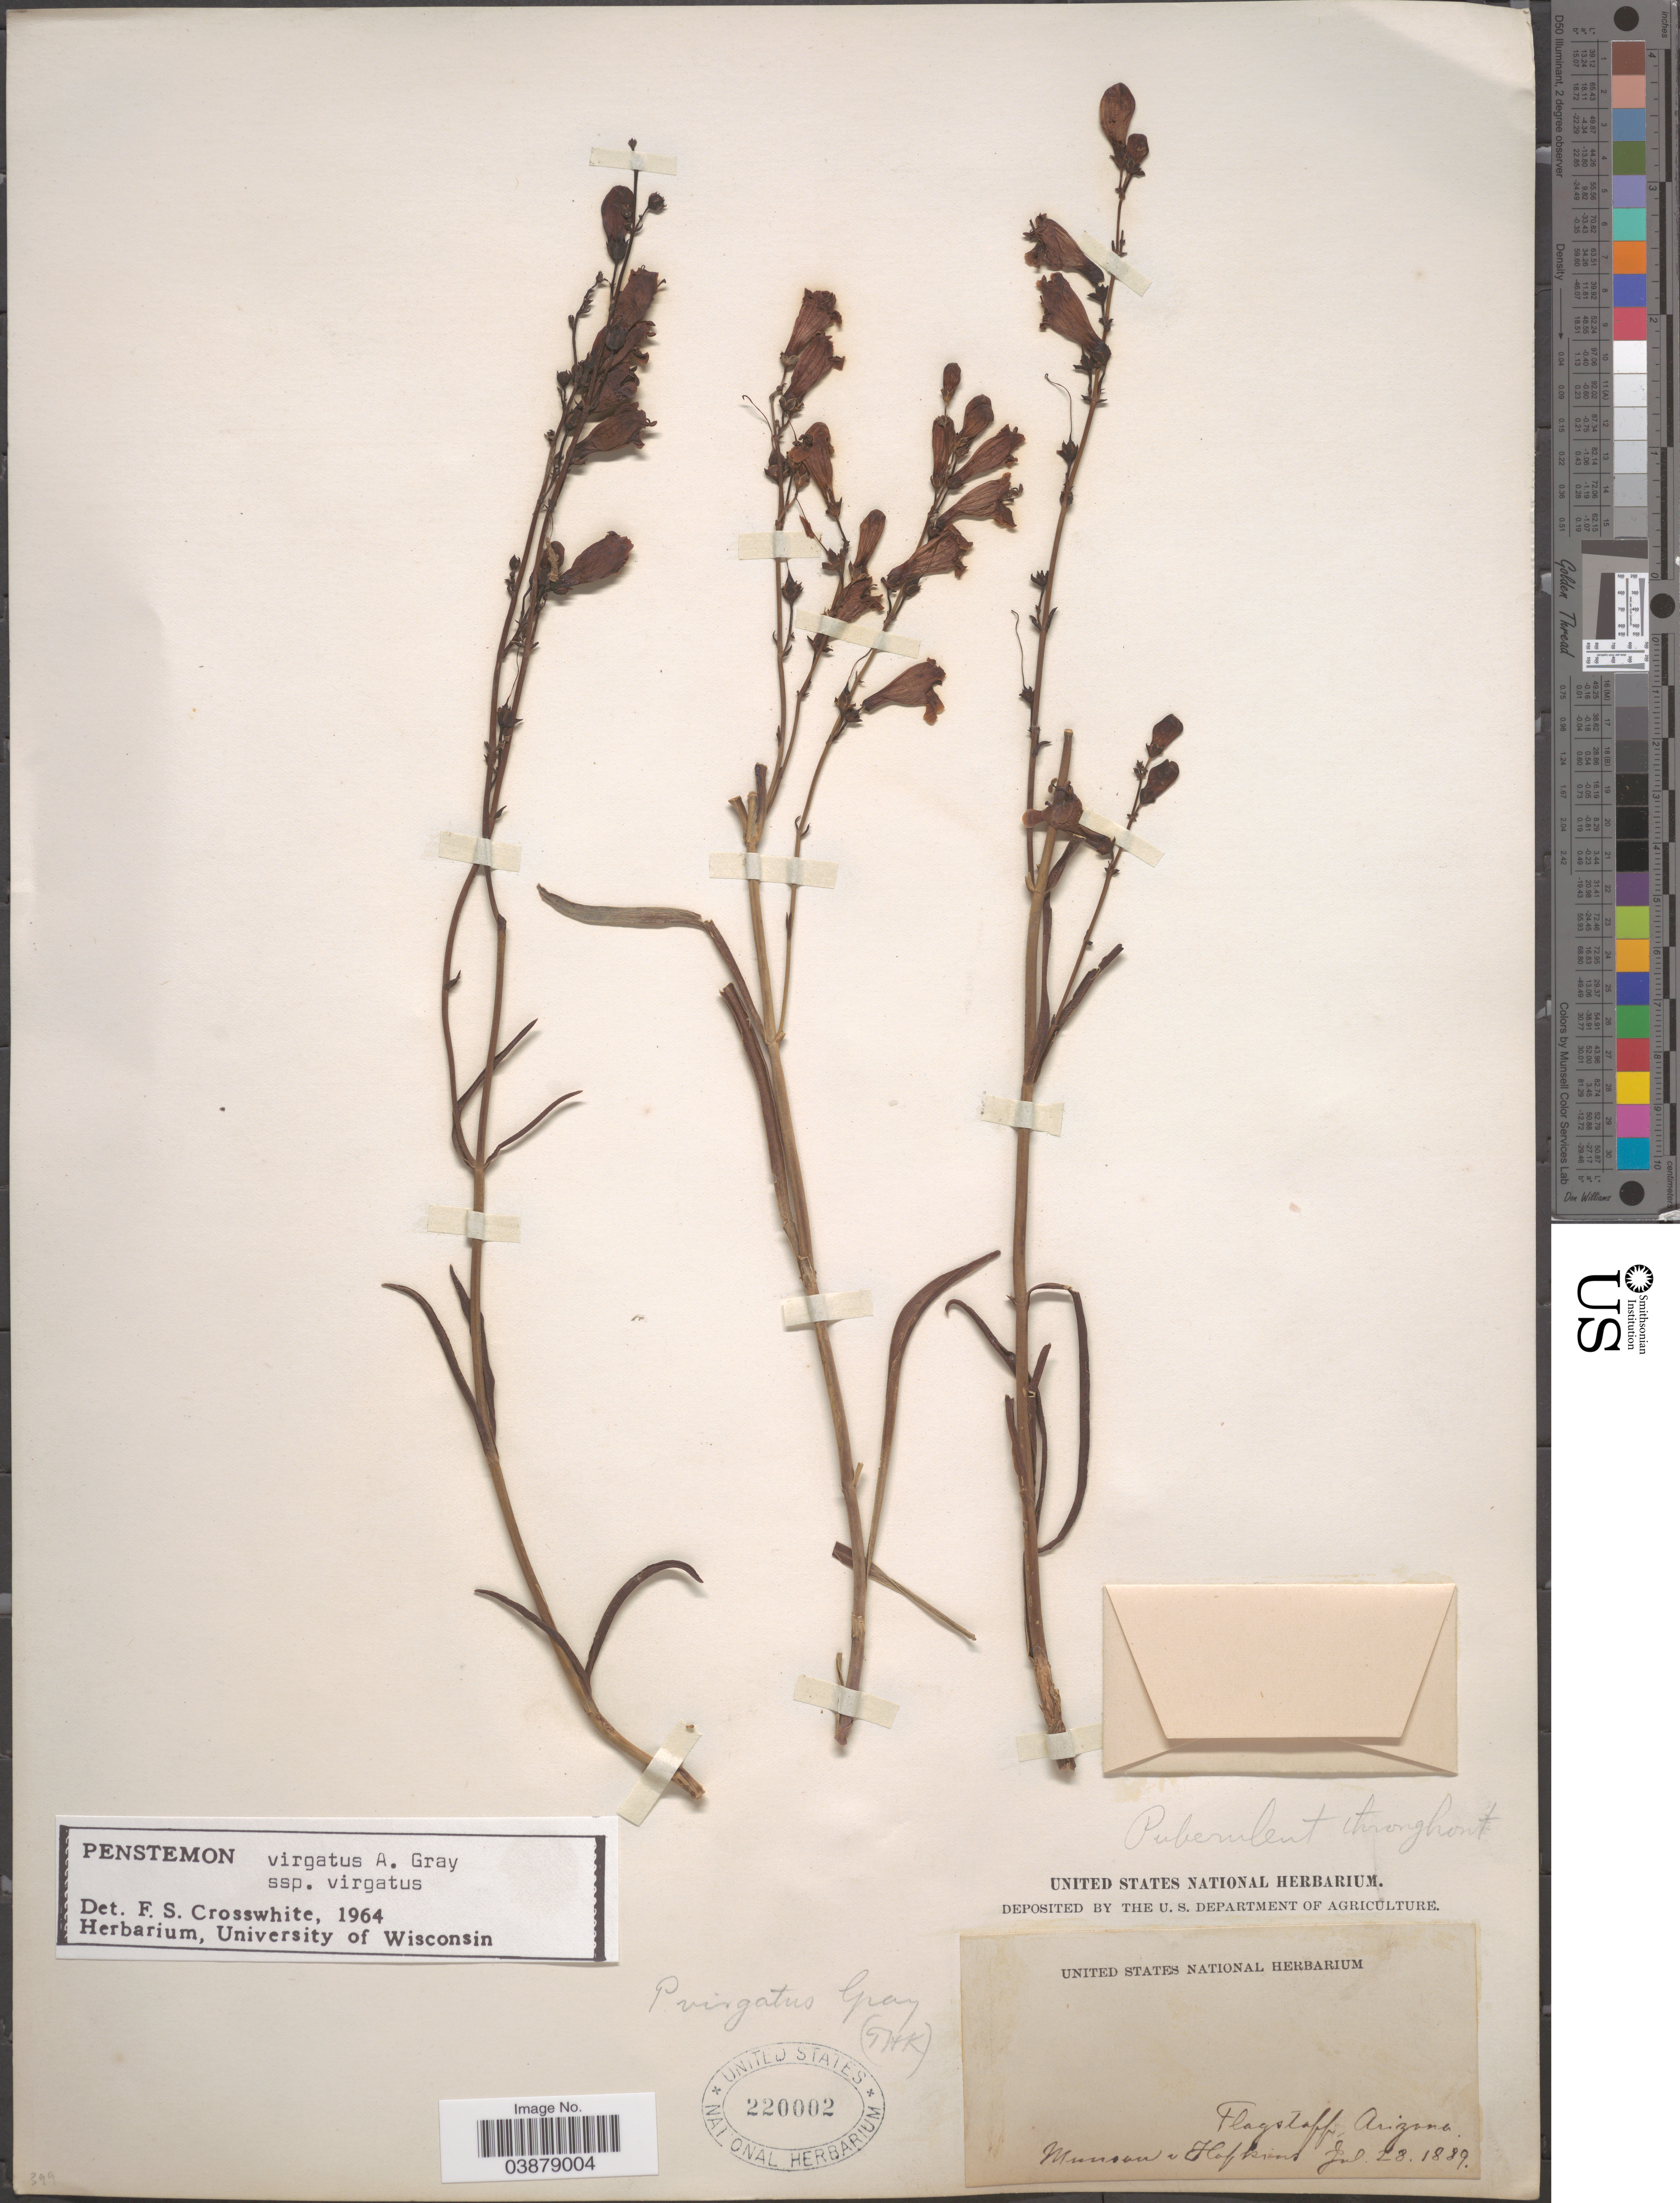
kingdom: Plantae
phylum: Tracheophyta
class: Magnoliopsida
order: Lamiales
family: Plantaginaceae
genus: Penstemon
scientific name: Penstemon virgatus subsp. virgatus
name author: A. Gray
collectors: -. Munson & -- Hopkins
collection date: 1889-07-28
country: United States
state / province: Arizona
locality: Flagstaff.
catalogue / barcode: US 220002